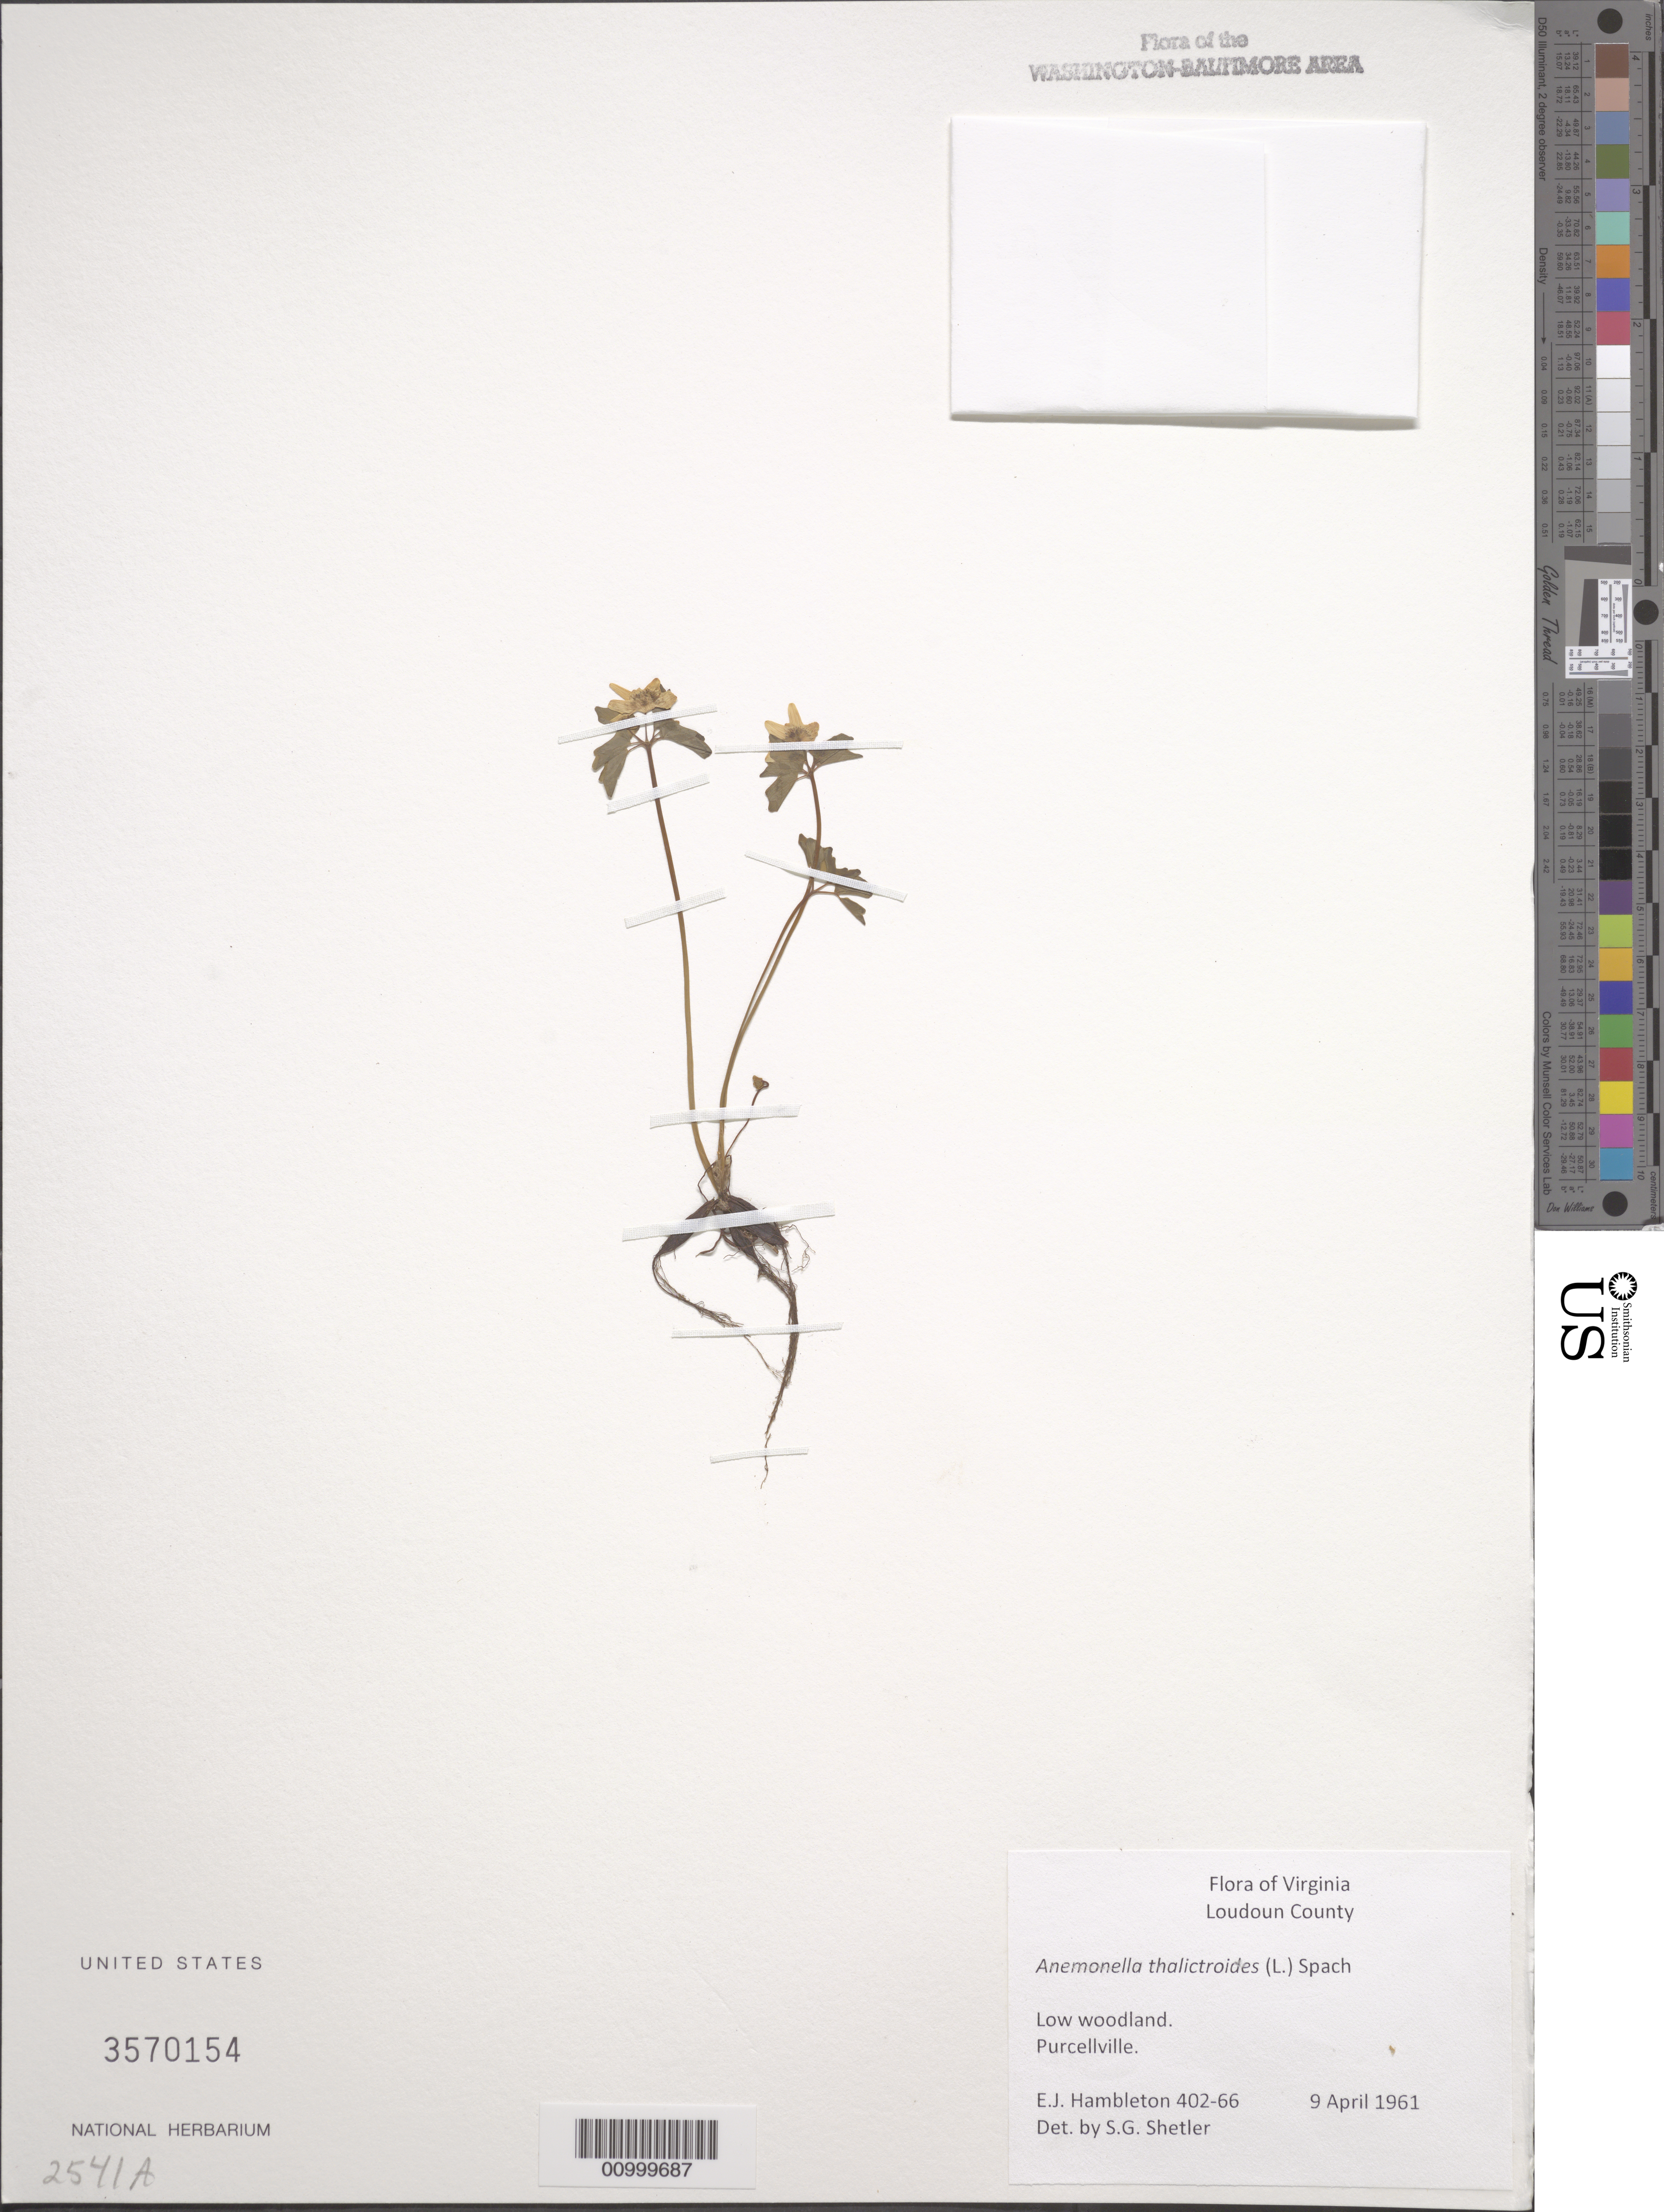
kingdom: Plantae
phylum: Tracheophyta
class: Magnoliopsida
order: Ranunculales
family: Ranunculaceae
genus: Thalictrum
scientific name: Thalictrum thalictroides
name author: (L.) A.J. Eames & B. Boivin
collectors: E. Hambleton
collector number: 402-66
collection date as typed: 9 April 1961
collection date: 1961-04-09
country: United States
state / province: Virginia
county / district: Loudoun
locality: Purcellville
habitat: low woodland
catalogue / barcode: US 3570154